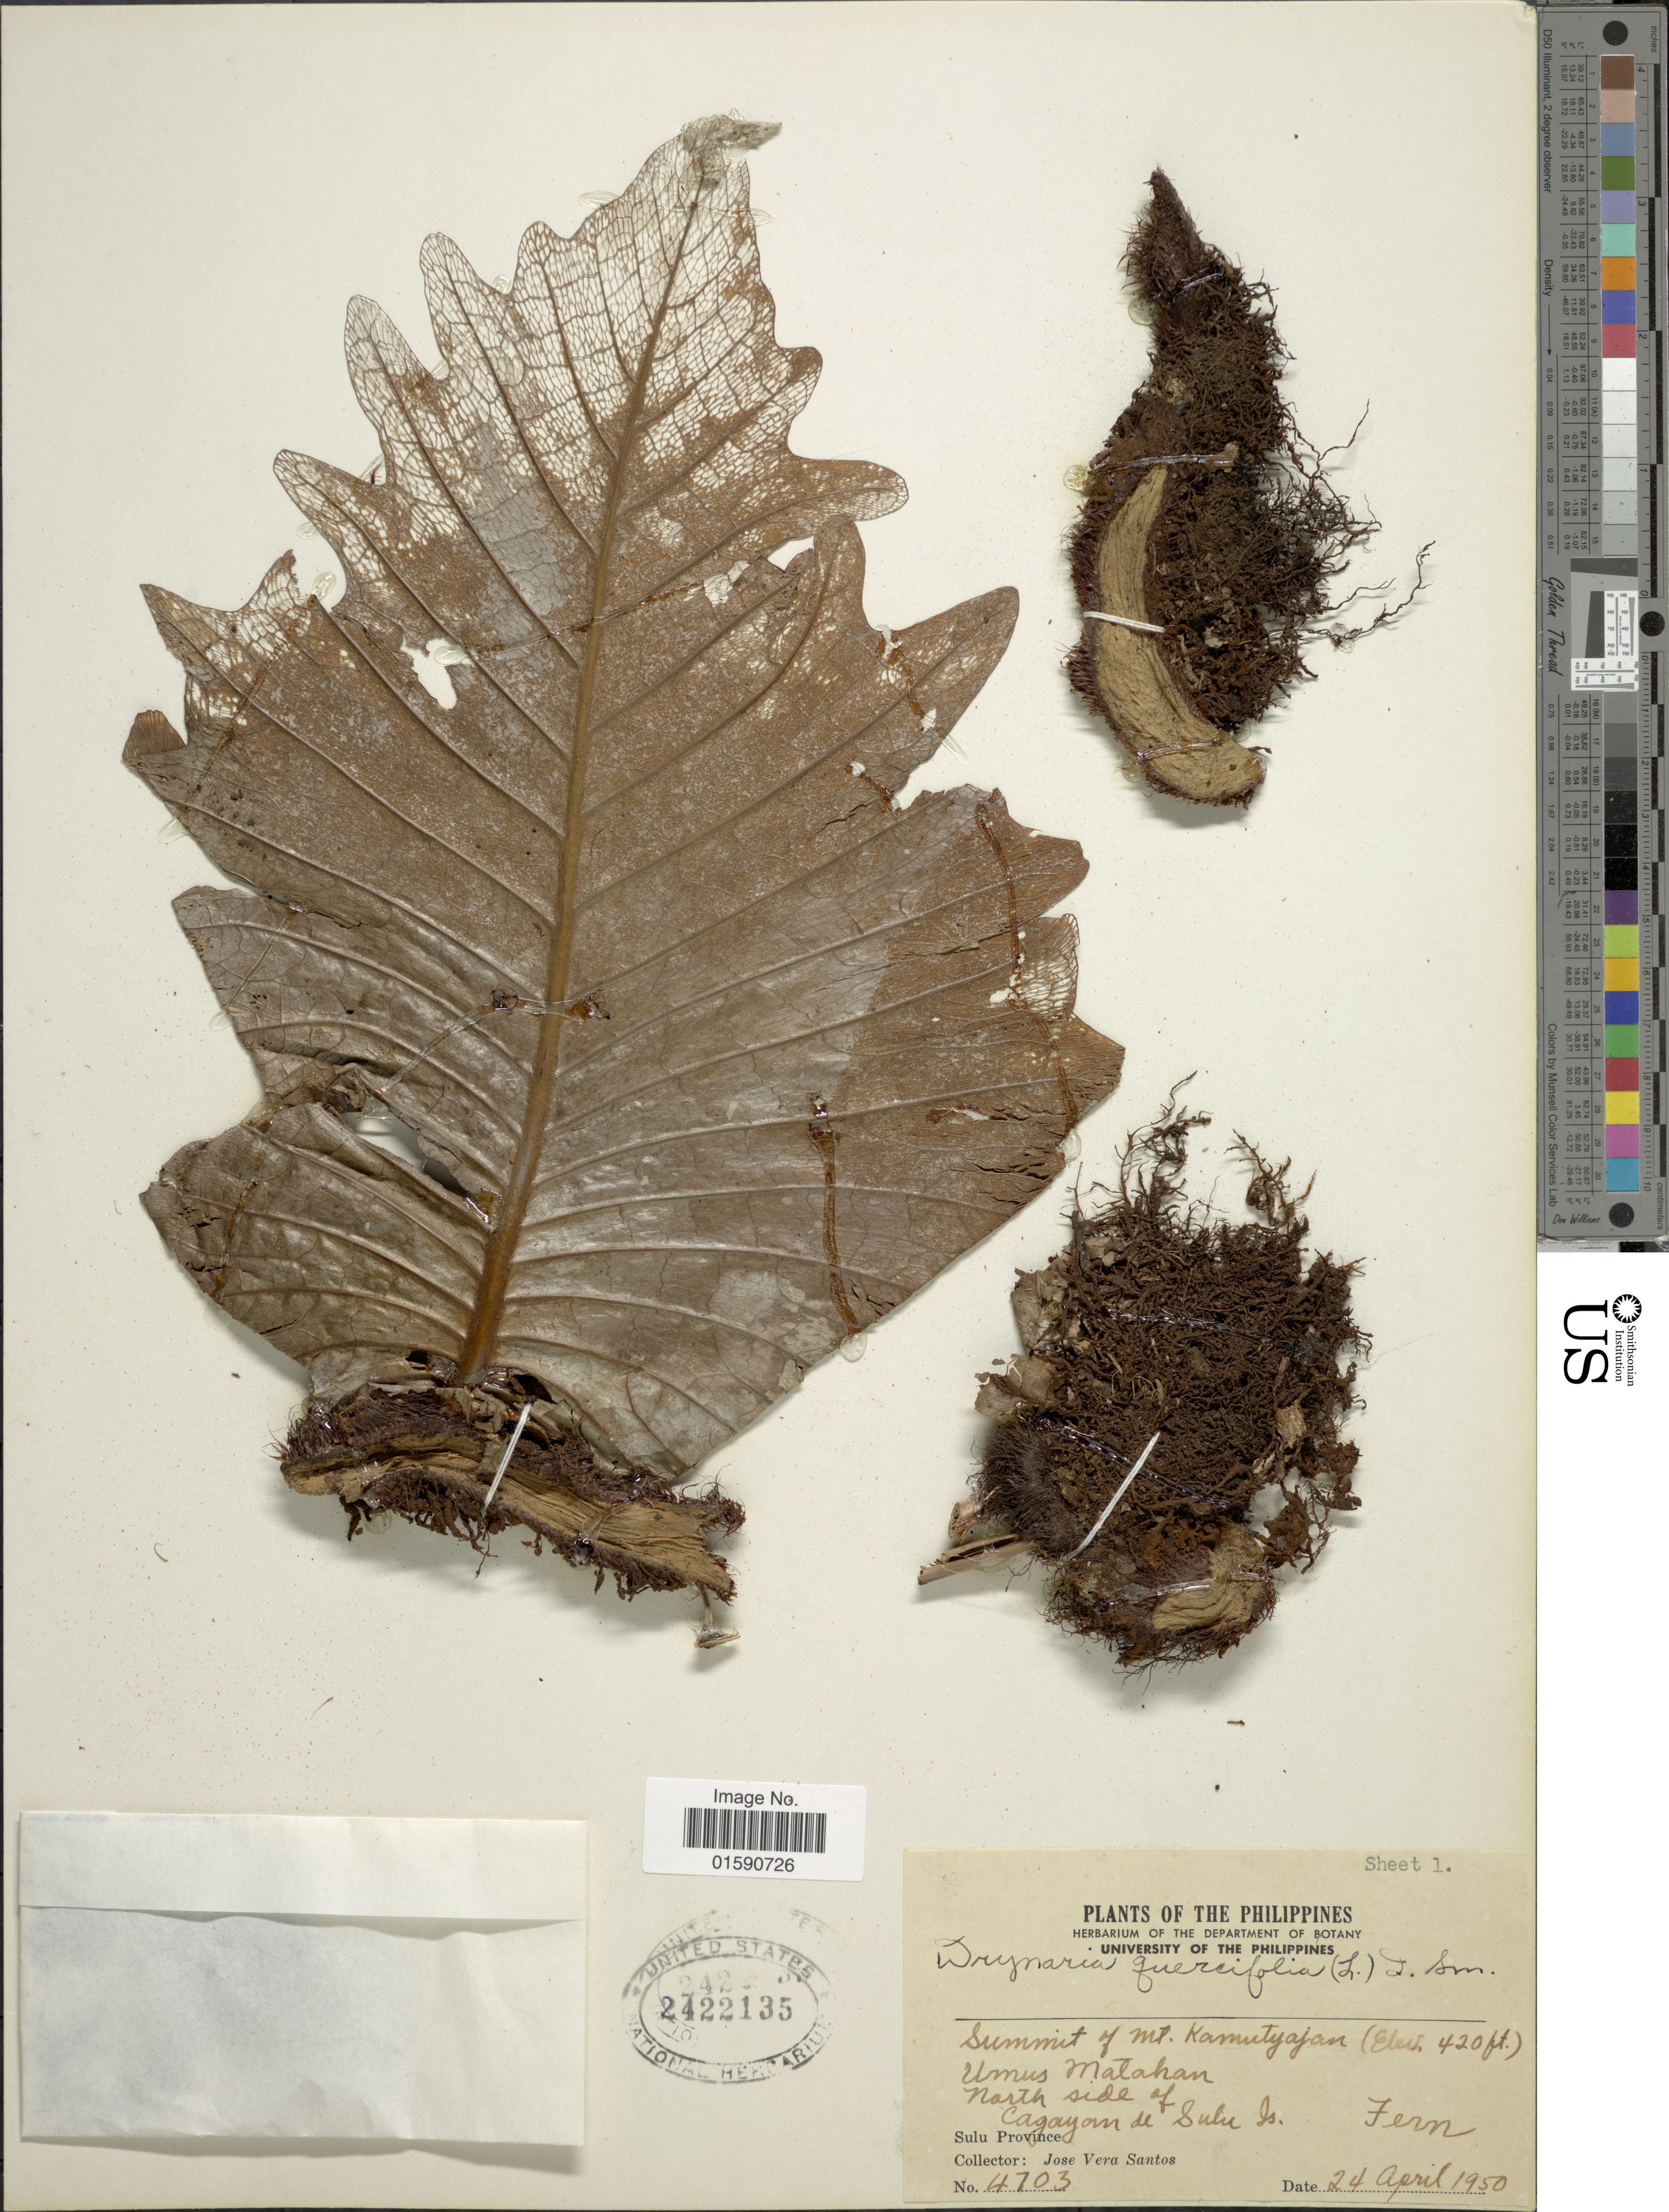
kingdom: Plantae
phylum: Tracheophyta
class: Polypodiopsida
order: Polypodiales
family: Polypodiaceae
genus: Drynaria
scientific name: Drynaria quercifolia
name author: (L.) J. Sm.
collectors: J. V. Santos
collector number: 4703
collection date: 1950-04-24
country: Philippines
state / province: Muslim Mindanao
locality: Summit of Mt. Kamutyafan, Umus Matahan. North side of Cagayan de Sulu Is., Sulu Province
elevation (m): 128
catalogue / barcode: US 2422135